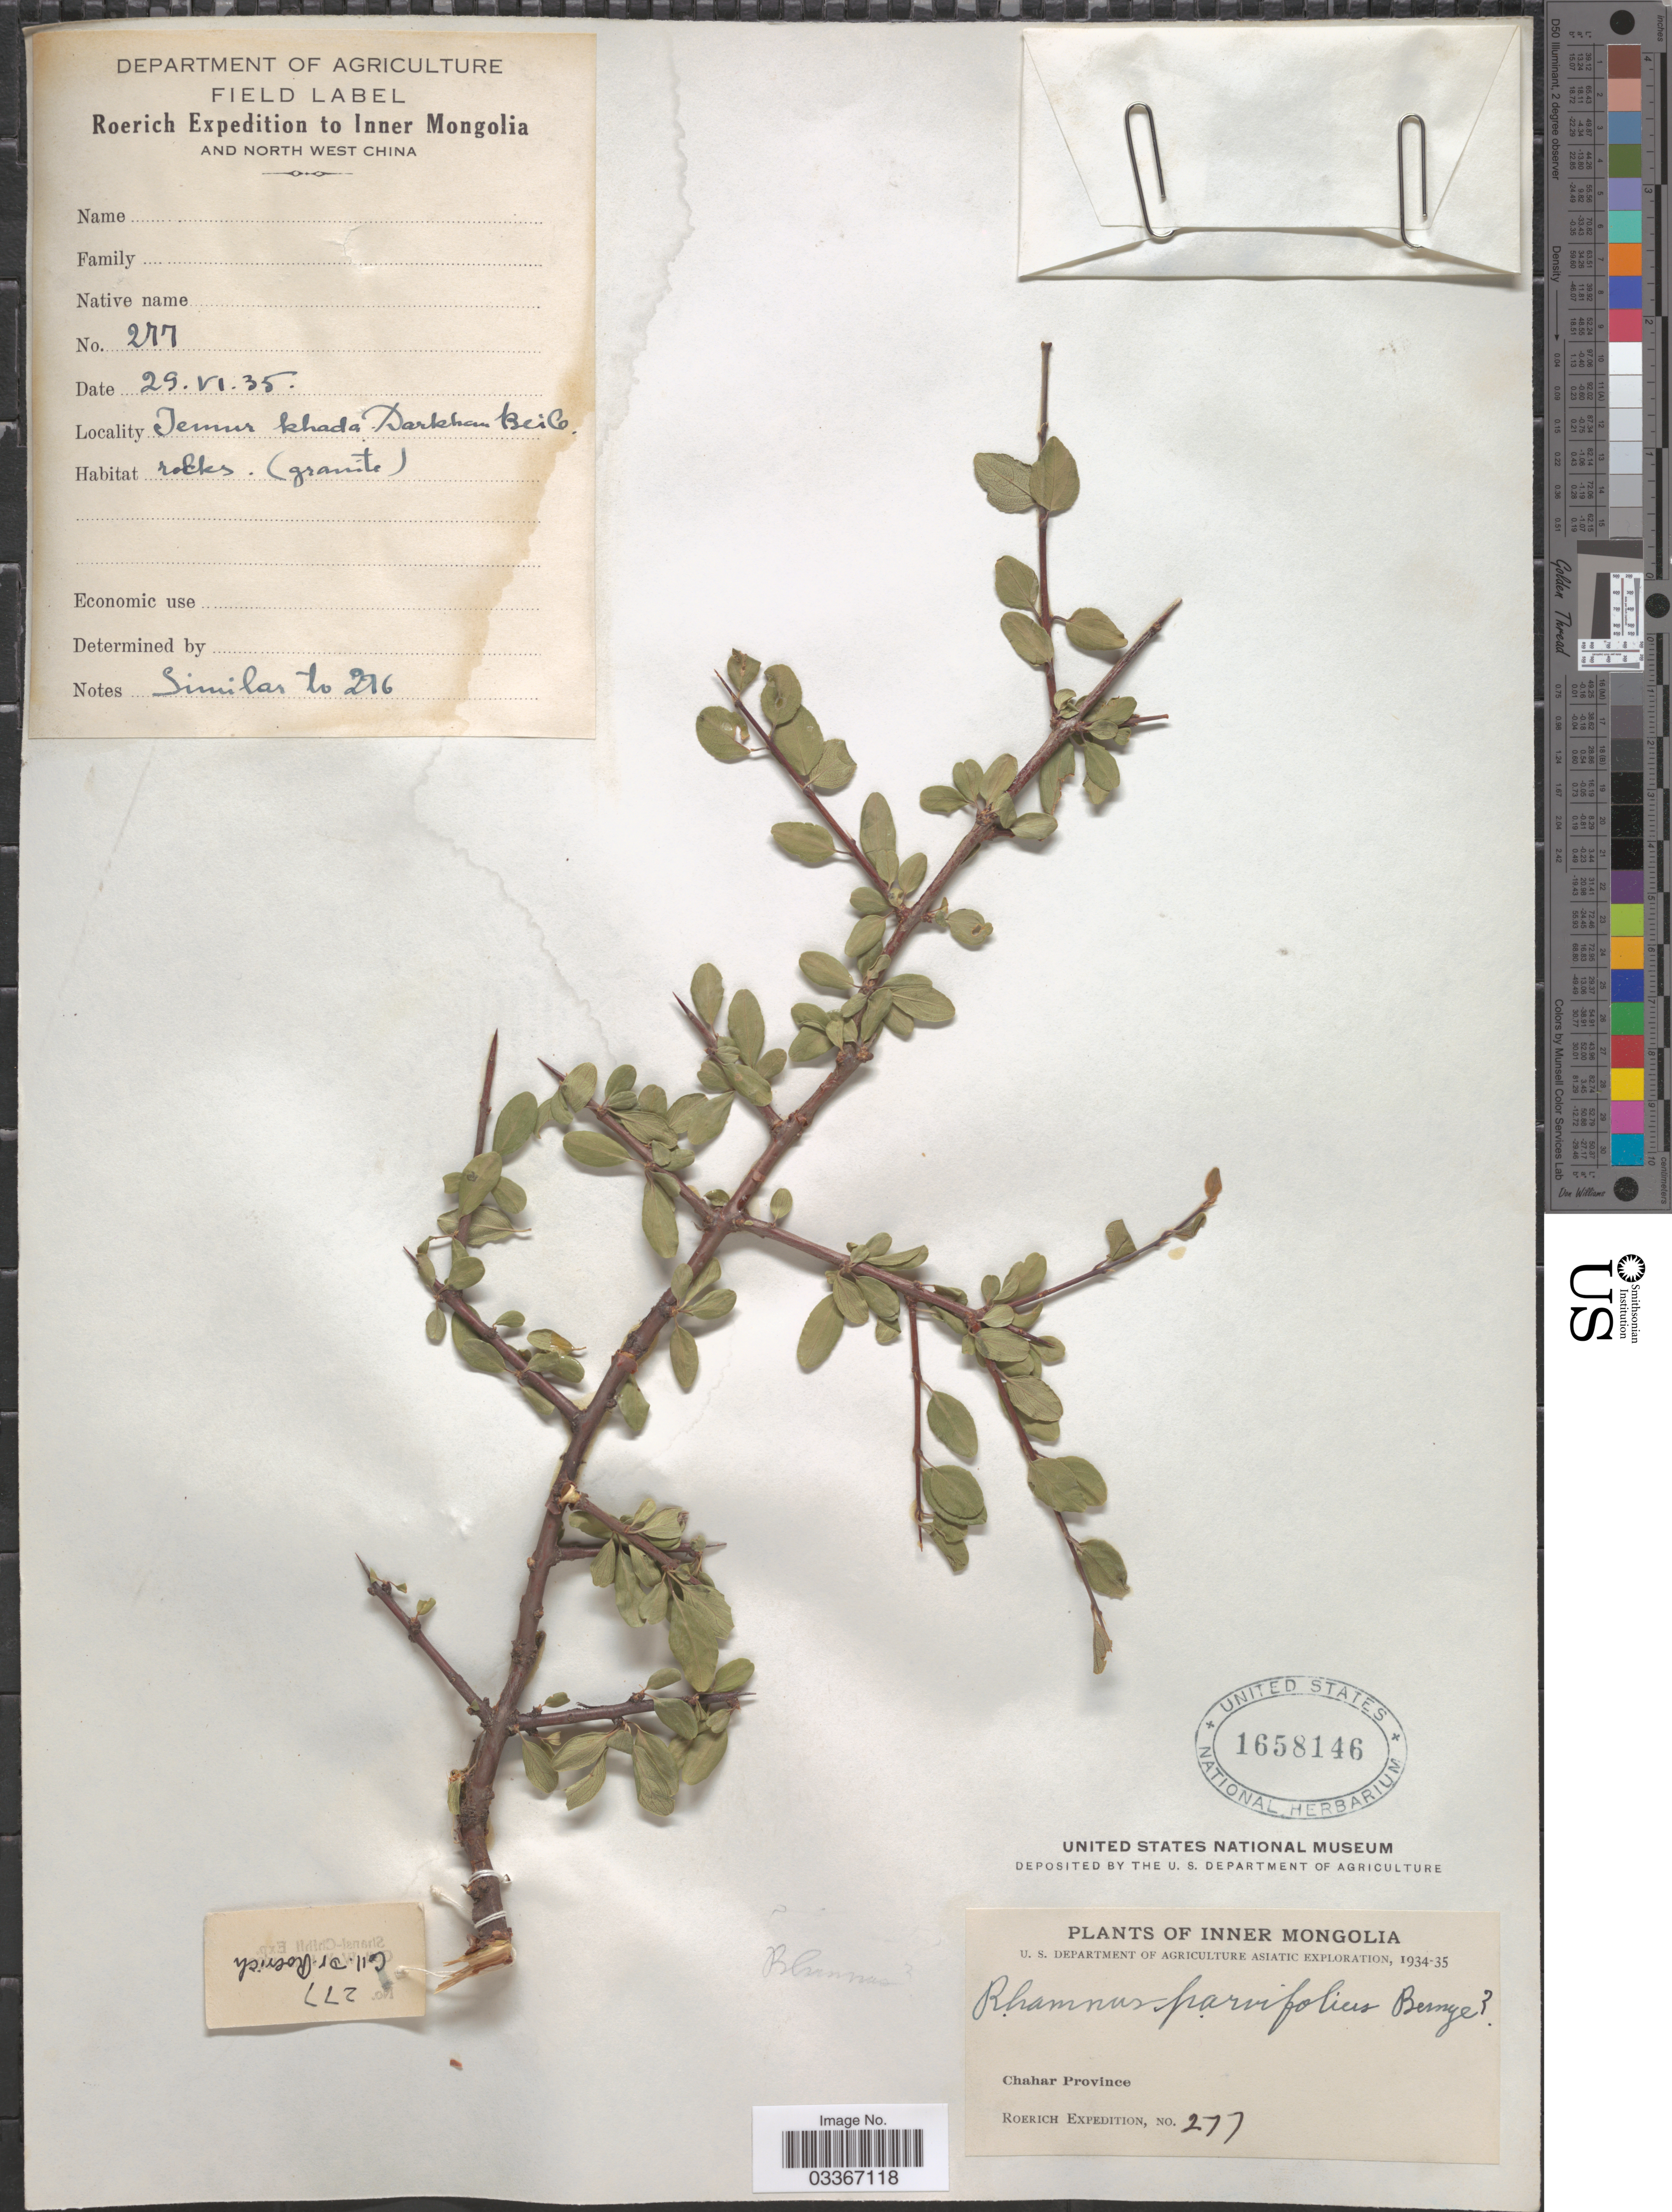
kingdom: Plantae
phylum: Tracheophyta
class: Magnoliopsida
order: Rosales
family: Rhamnaceae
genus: Rhamnus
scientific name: Rhamnus parvifolia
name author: Bunge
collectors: Roerich Expedition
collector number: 277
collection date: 1935-06-29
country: China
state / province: Nei Monggol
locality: Inner Mongolia and North West China. Temur khada. Darkhan Beile. Chahar Province.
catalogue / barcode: US 1658146